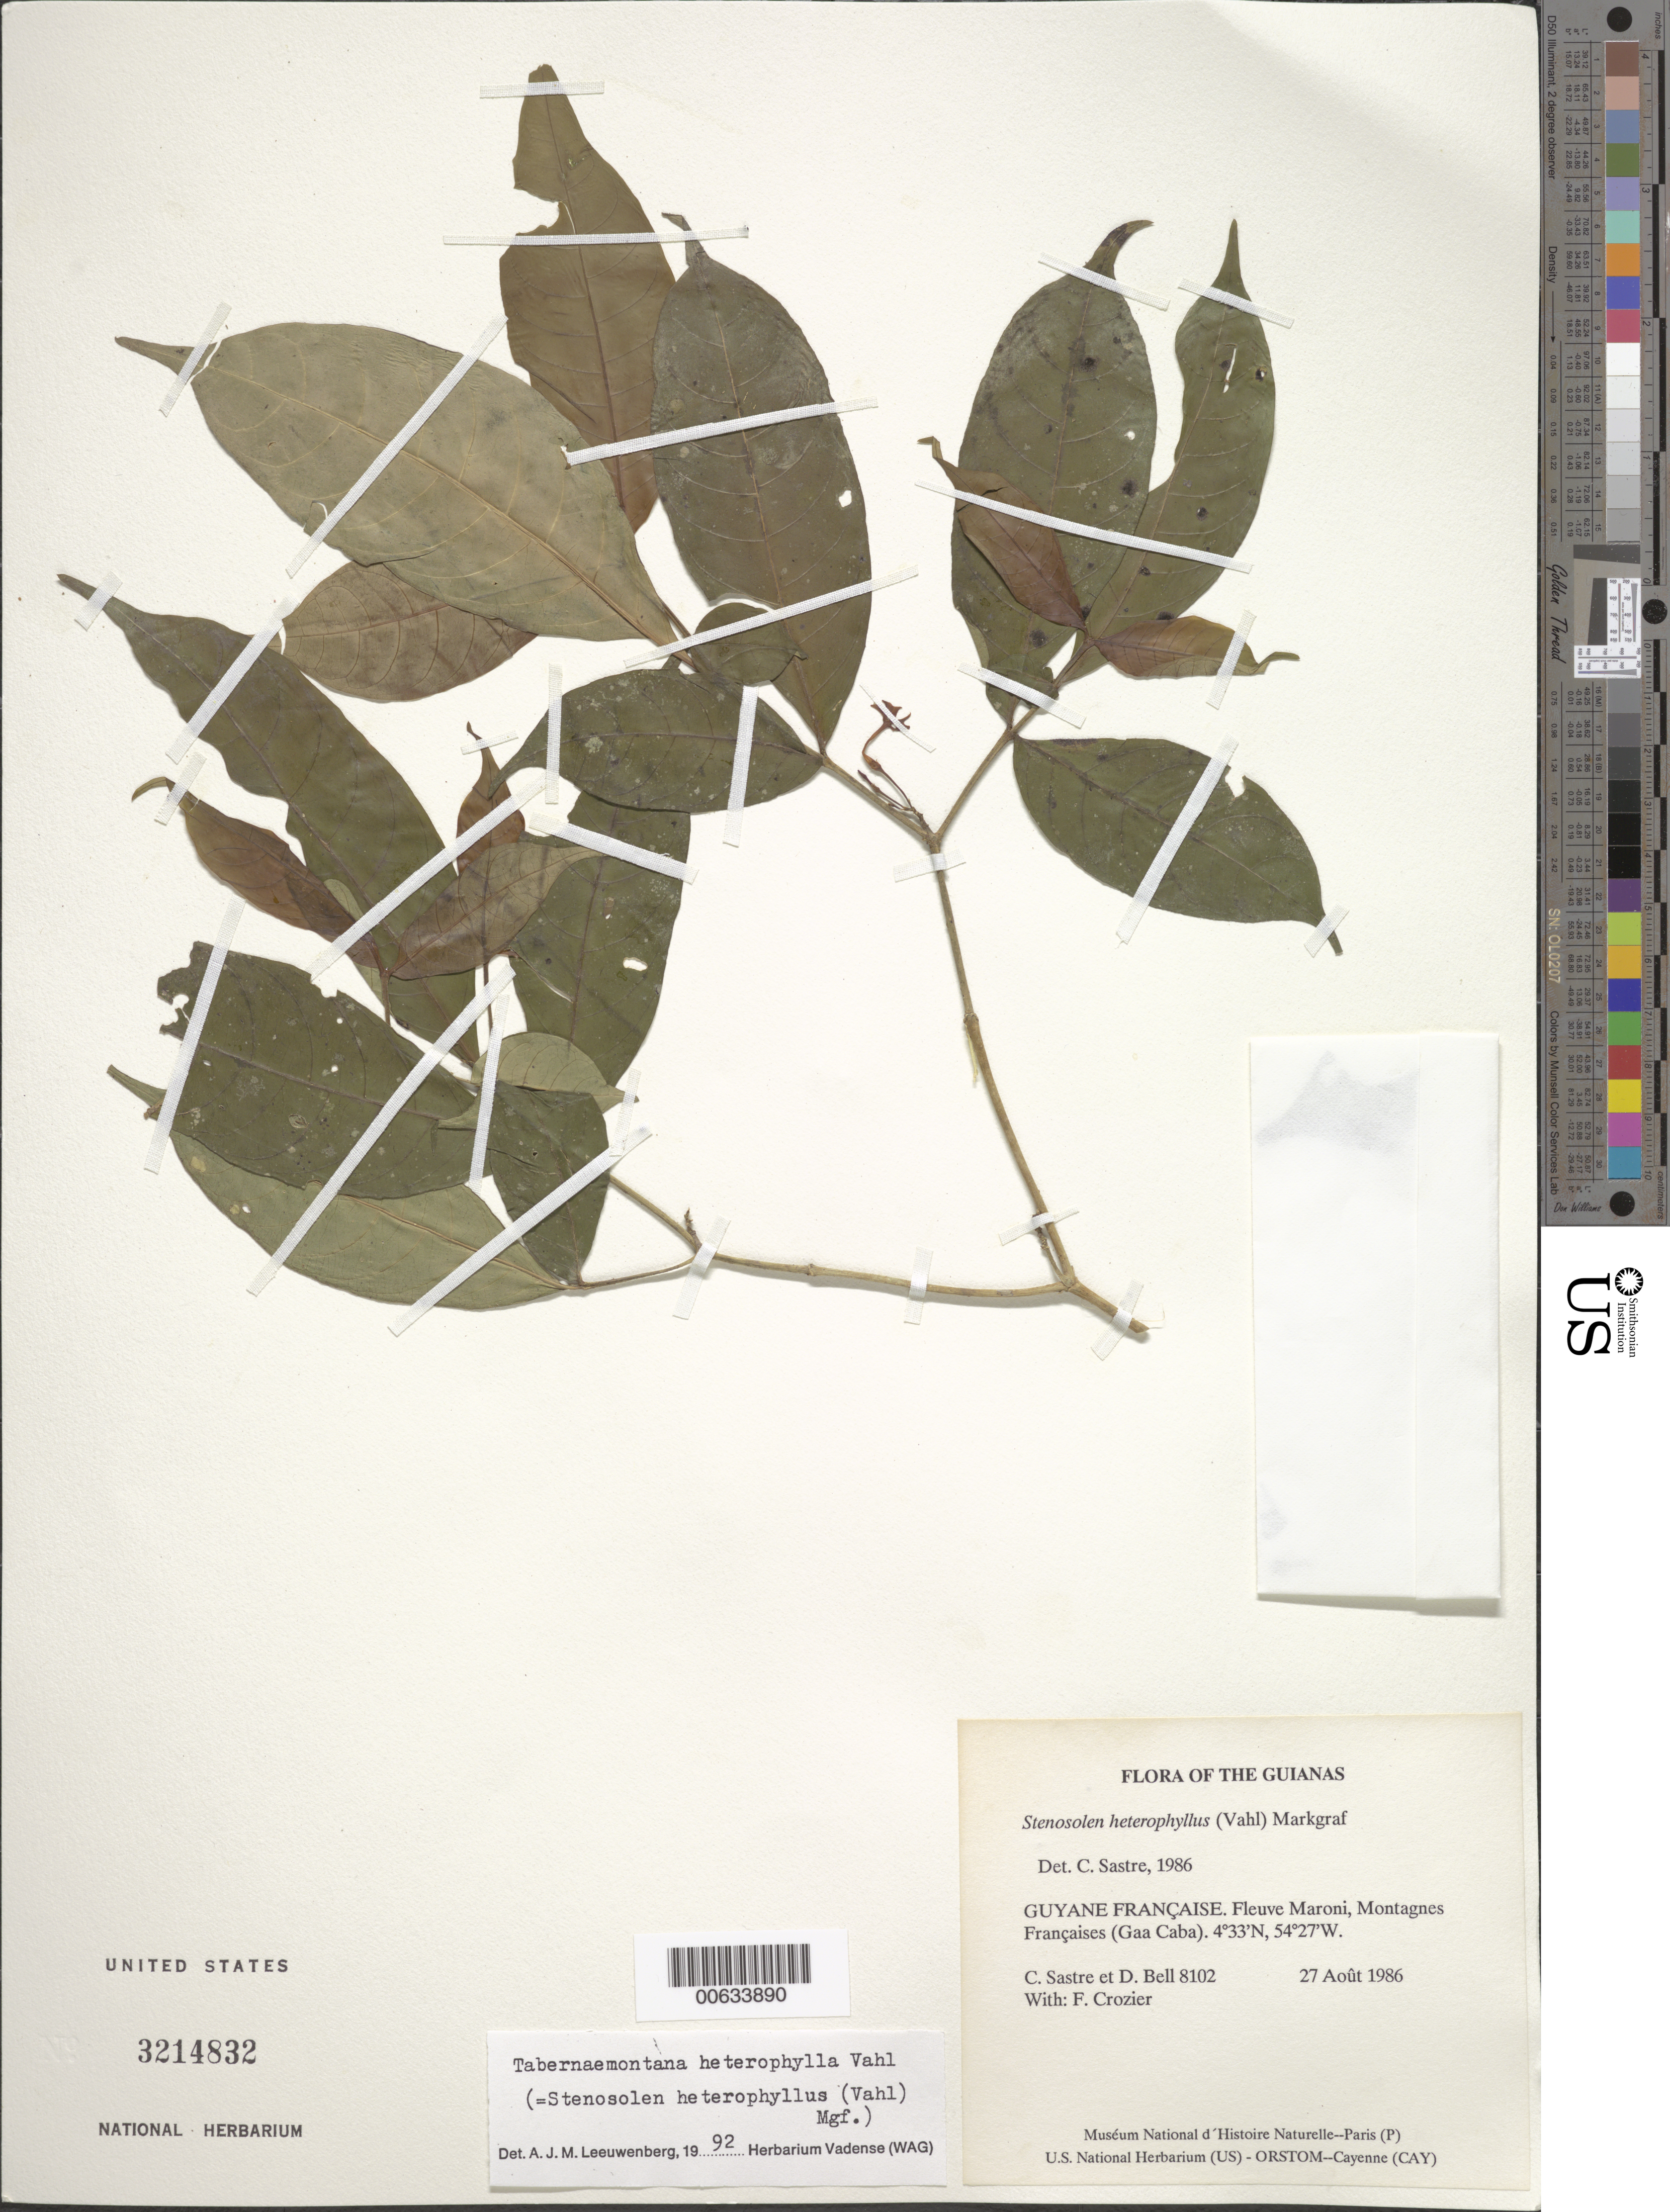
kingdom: Plantae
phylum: Tracheophyta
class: Magnoliopsida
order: Gentianales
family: Apocynaceae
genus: Tabernaemontana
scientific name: Tabernaemontana heterophylla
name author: Vahl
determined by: Allorge, L.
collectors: C. H. L. Sastre, D. A. Bell & F. Crozier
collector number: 8102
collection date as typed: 27 August 1986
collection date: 1986-08-27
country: French Guiana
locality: Fleuve Maroni, Montagnes Françaises (Gaa Caba)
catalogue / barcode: US 3214832